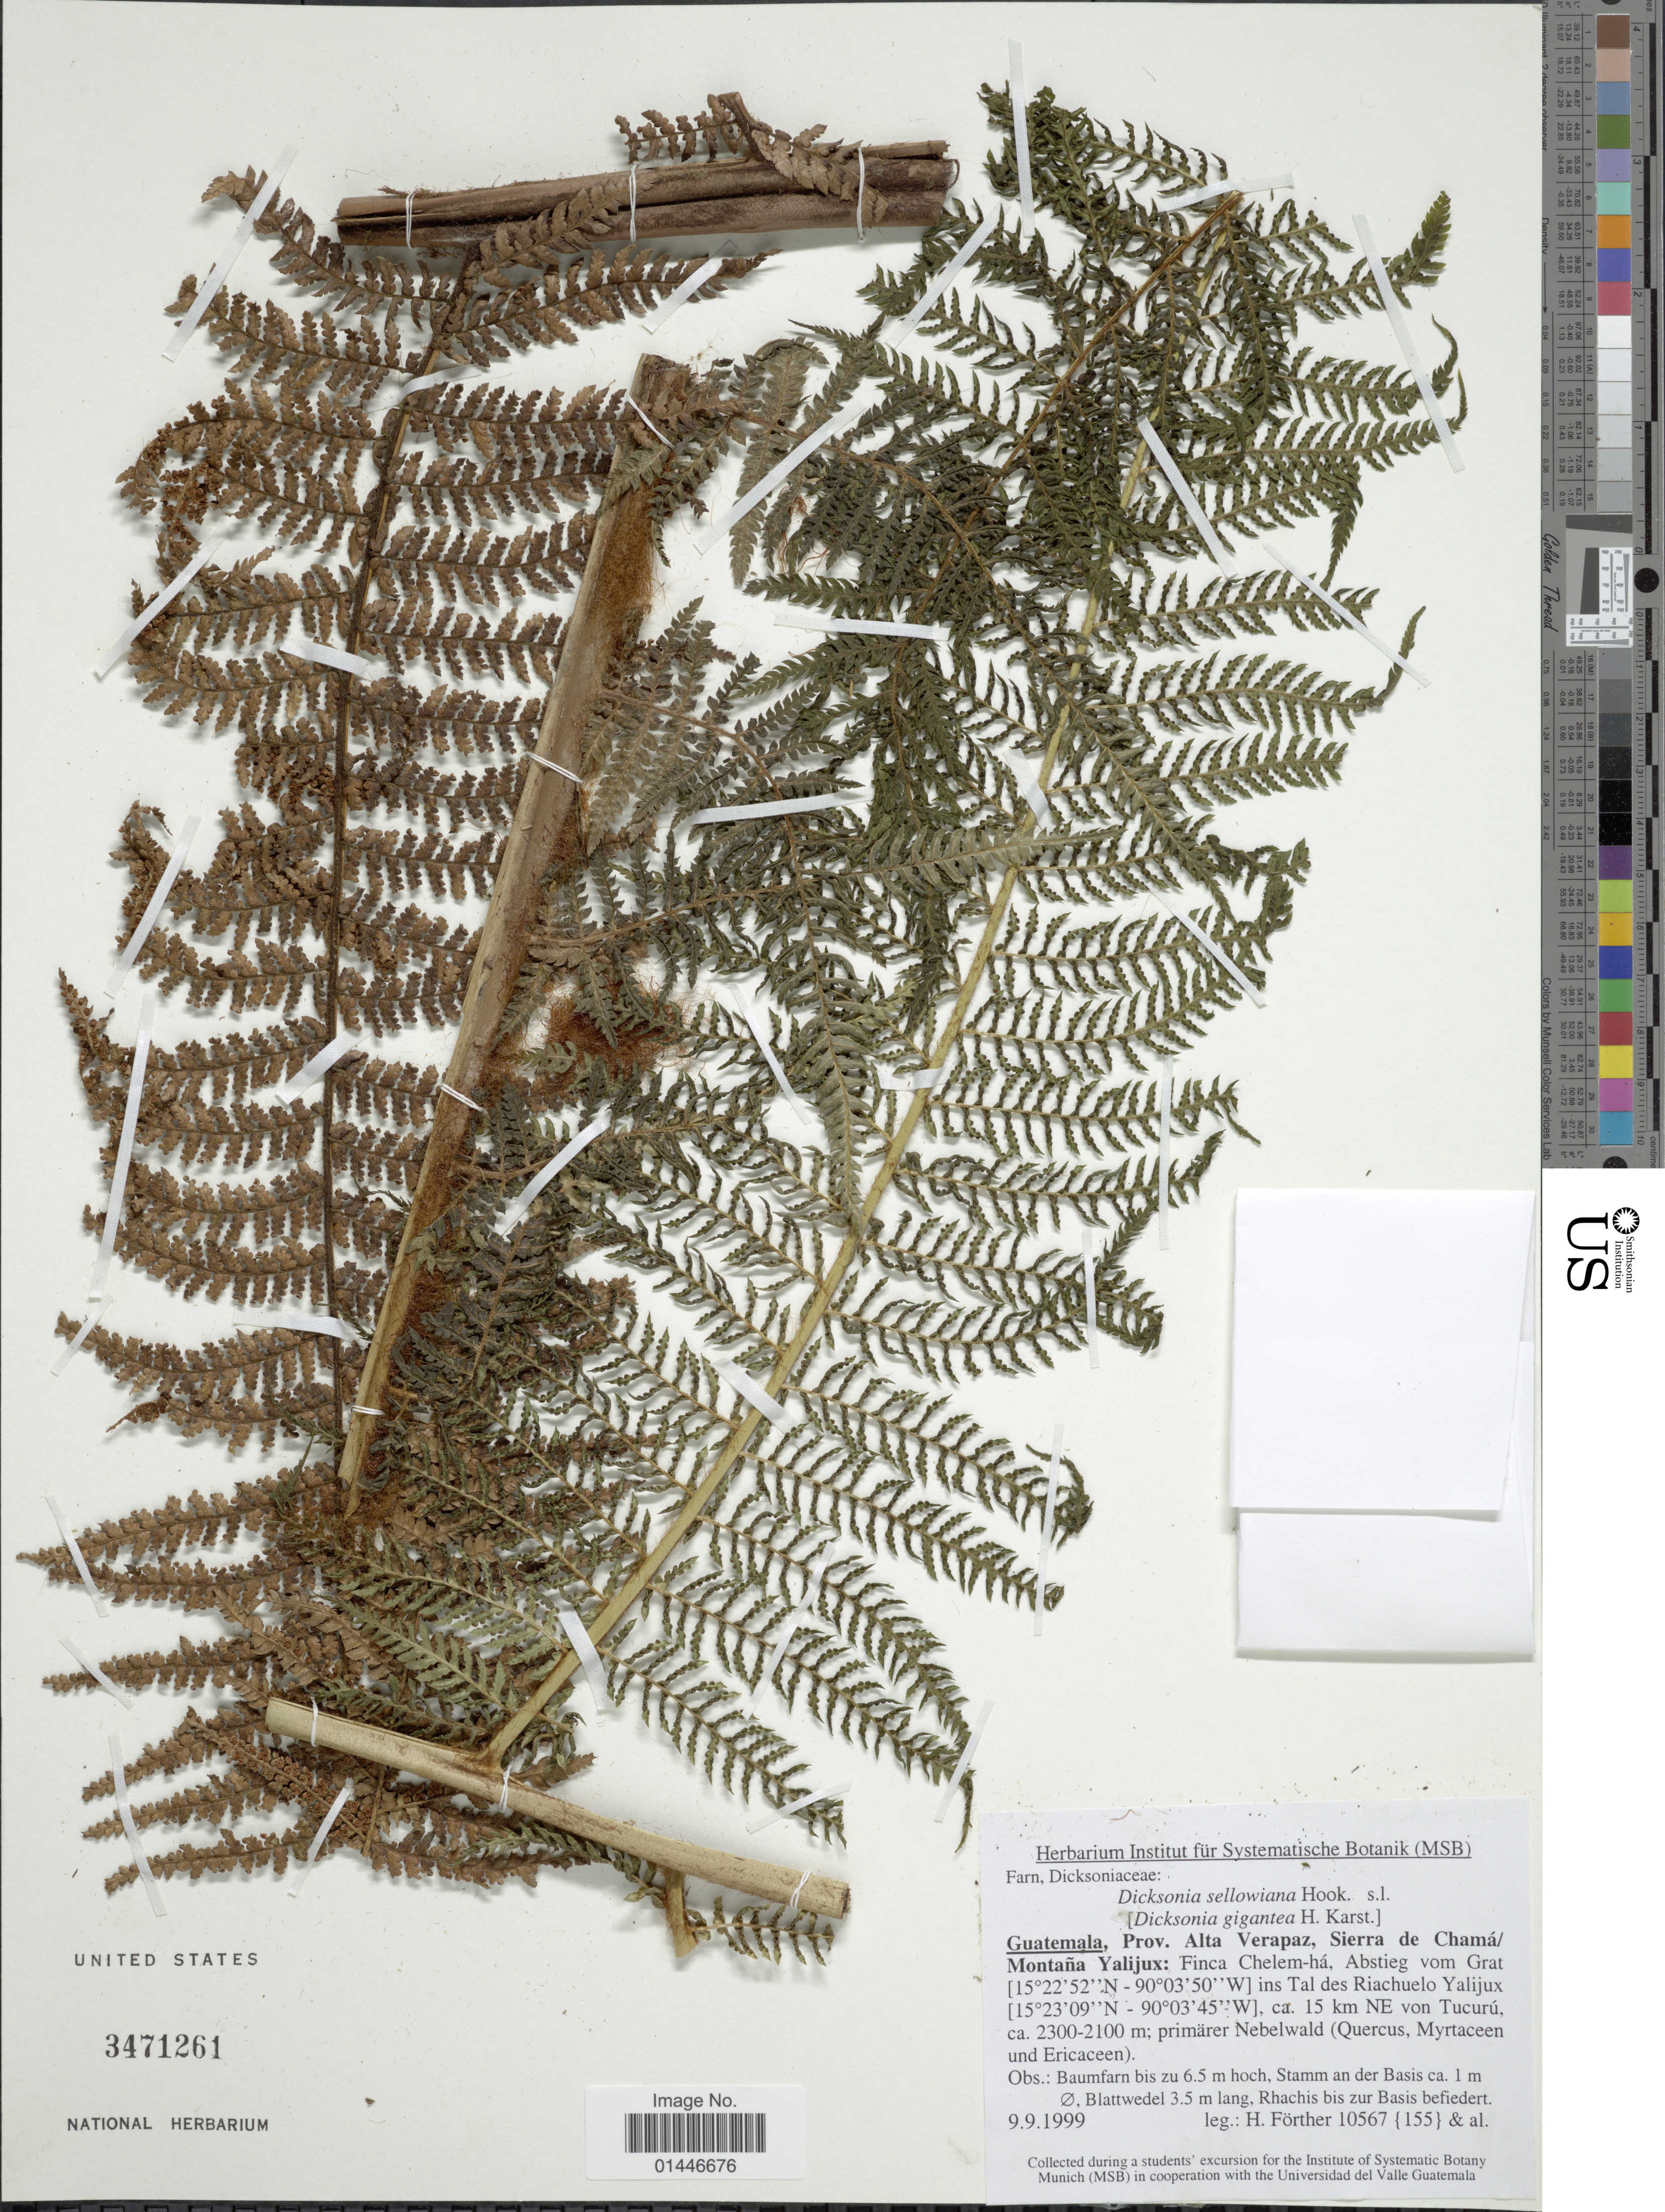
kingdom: Plantae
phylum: Tracheophyta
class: Polypodiopsida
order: Cyatheales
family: Dicksoniaceae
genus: Dicksonia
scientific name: Dicksonia gigantea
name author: H. Karst.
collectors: H. Förther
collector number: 10567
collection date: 1999-09-09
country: Guatemala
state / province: Alta Verapaz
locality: Sierra de Chama/Montana Yalijux: Finca Chelem-ha, Abstieg vom Grat ins Tal des Riachuelo Yalijux, ca. 15 km NE von Tucuru; primarer Nebelwald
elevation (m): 2100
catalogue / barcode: US 3471261